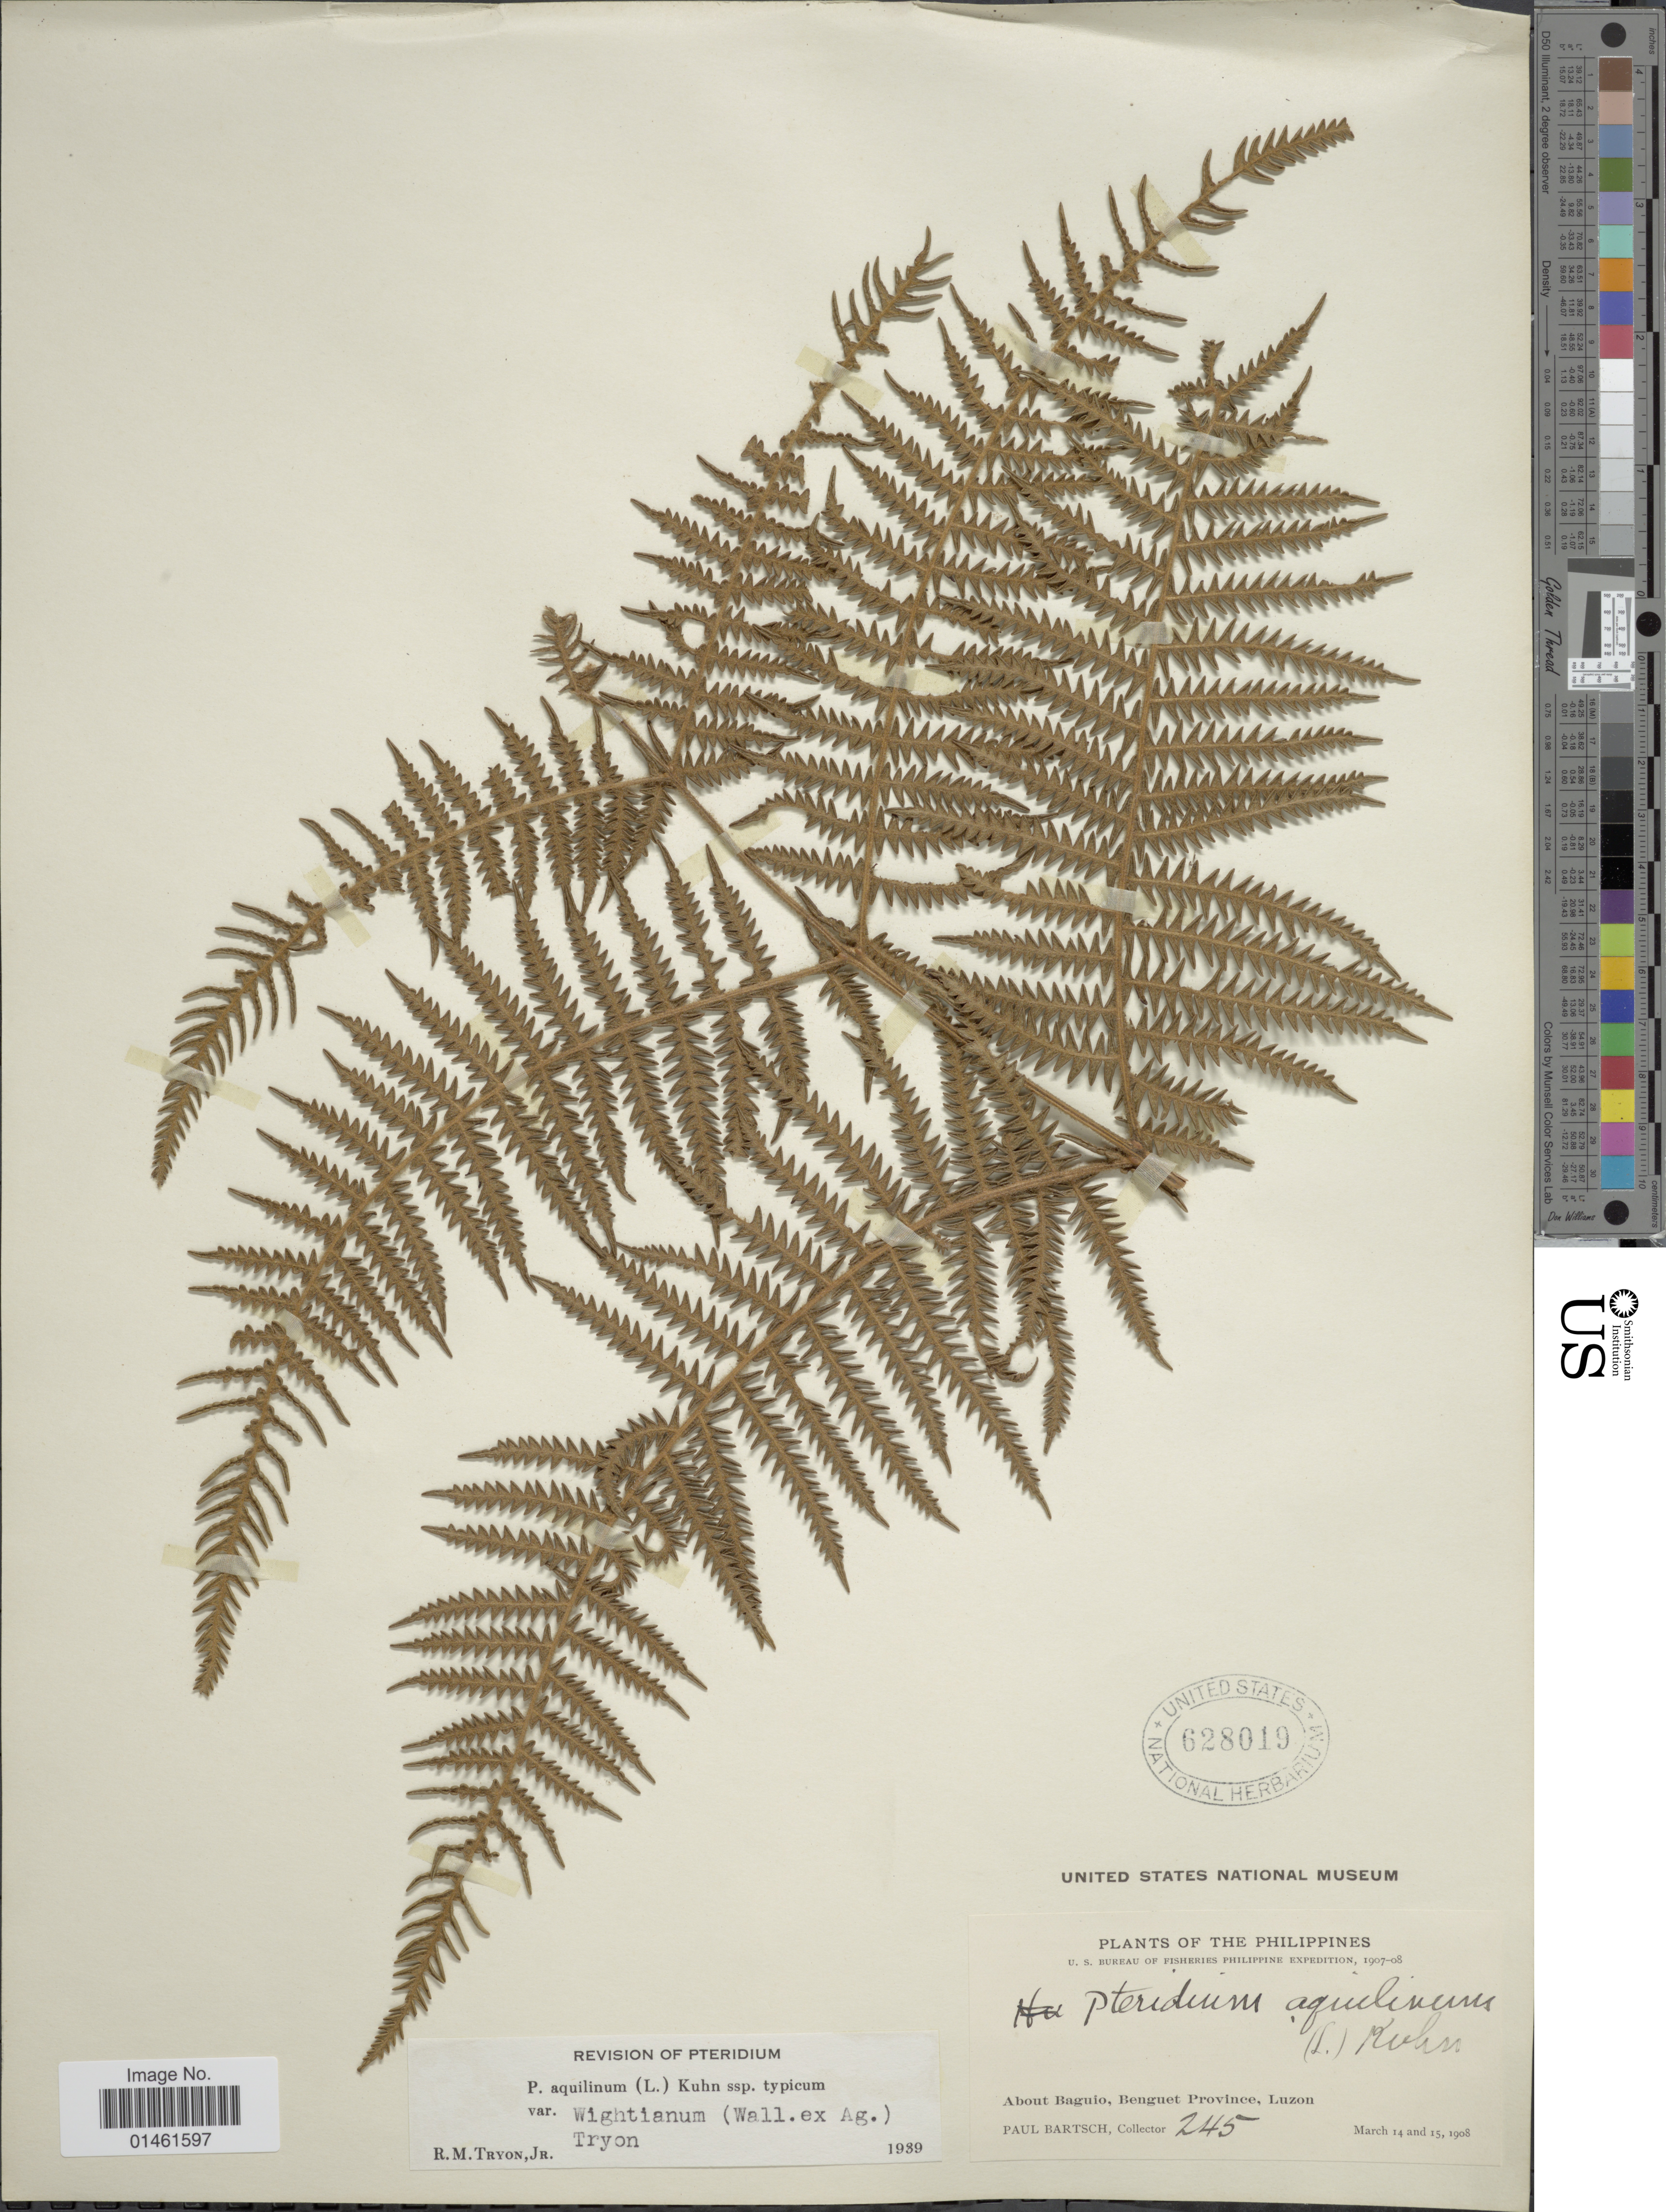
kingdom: Plantae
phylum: Tracheophyta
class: Polypodiopsida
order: Polypodiales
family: Dennstaedtiaceae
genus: Pteridium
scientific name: Pteridium aquilinum var. wightianum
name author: (J. Agardh) R.M. Tryon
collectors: P. Bartsch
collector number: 245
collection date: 1908-03-14/1908-03-15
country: Philippines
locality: About Baguio, Benguet Province, Luzon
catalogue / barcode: US 628019